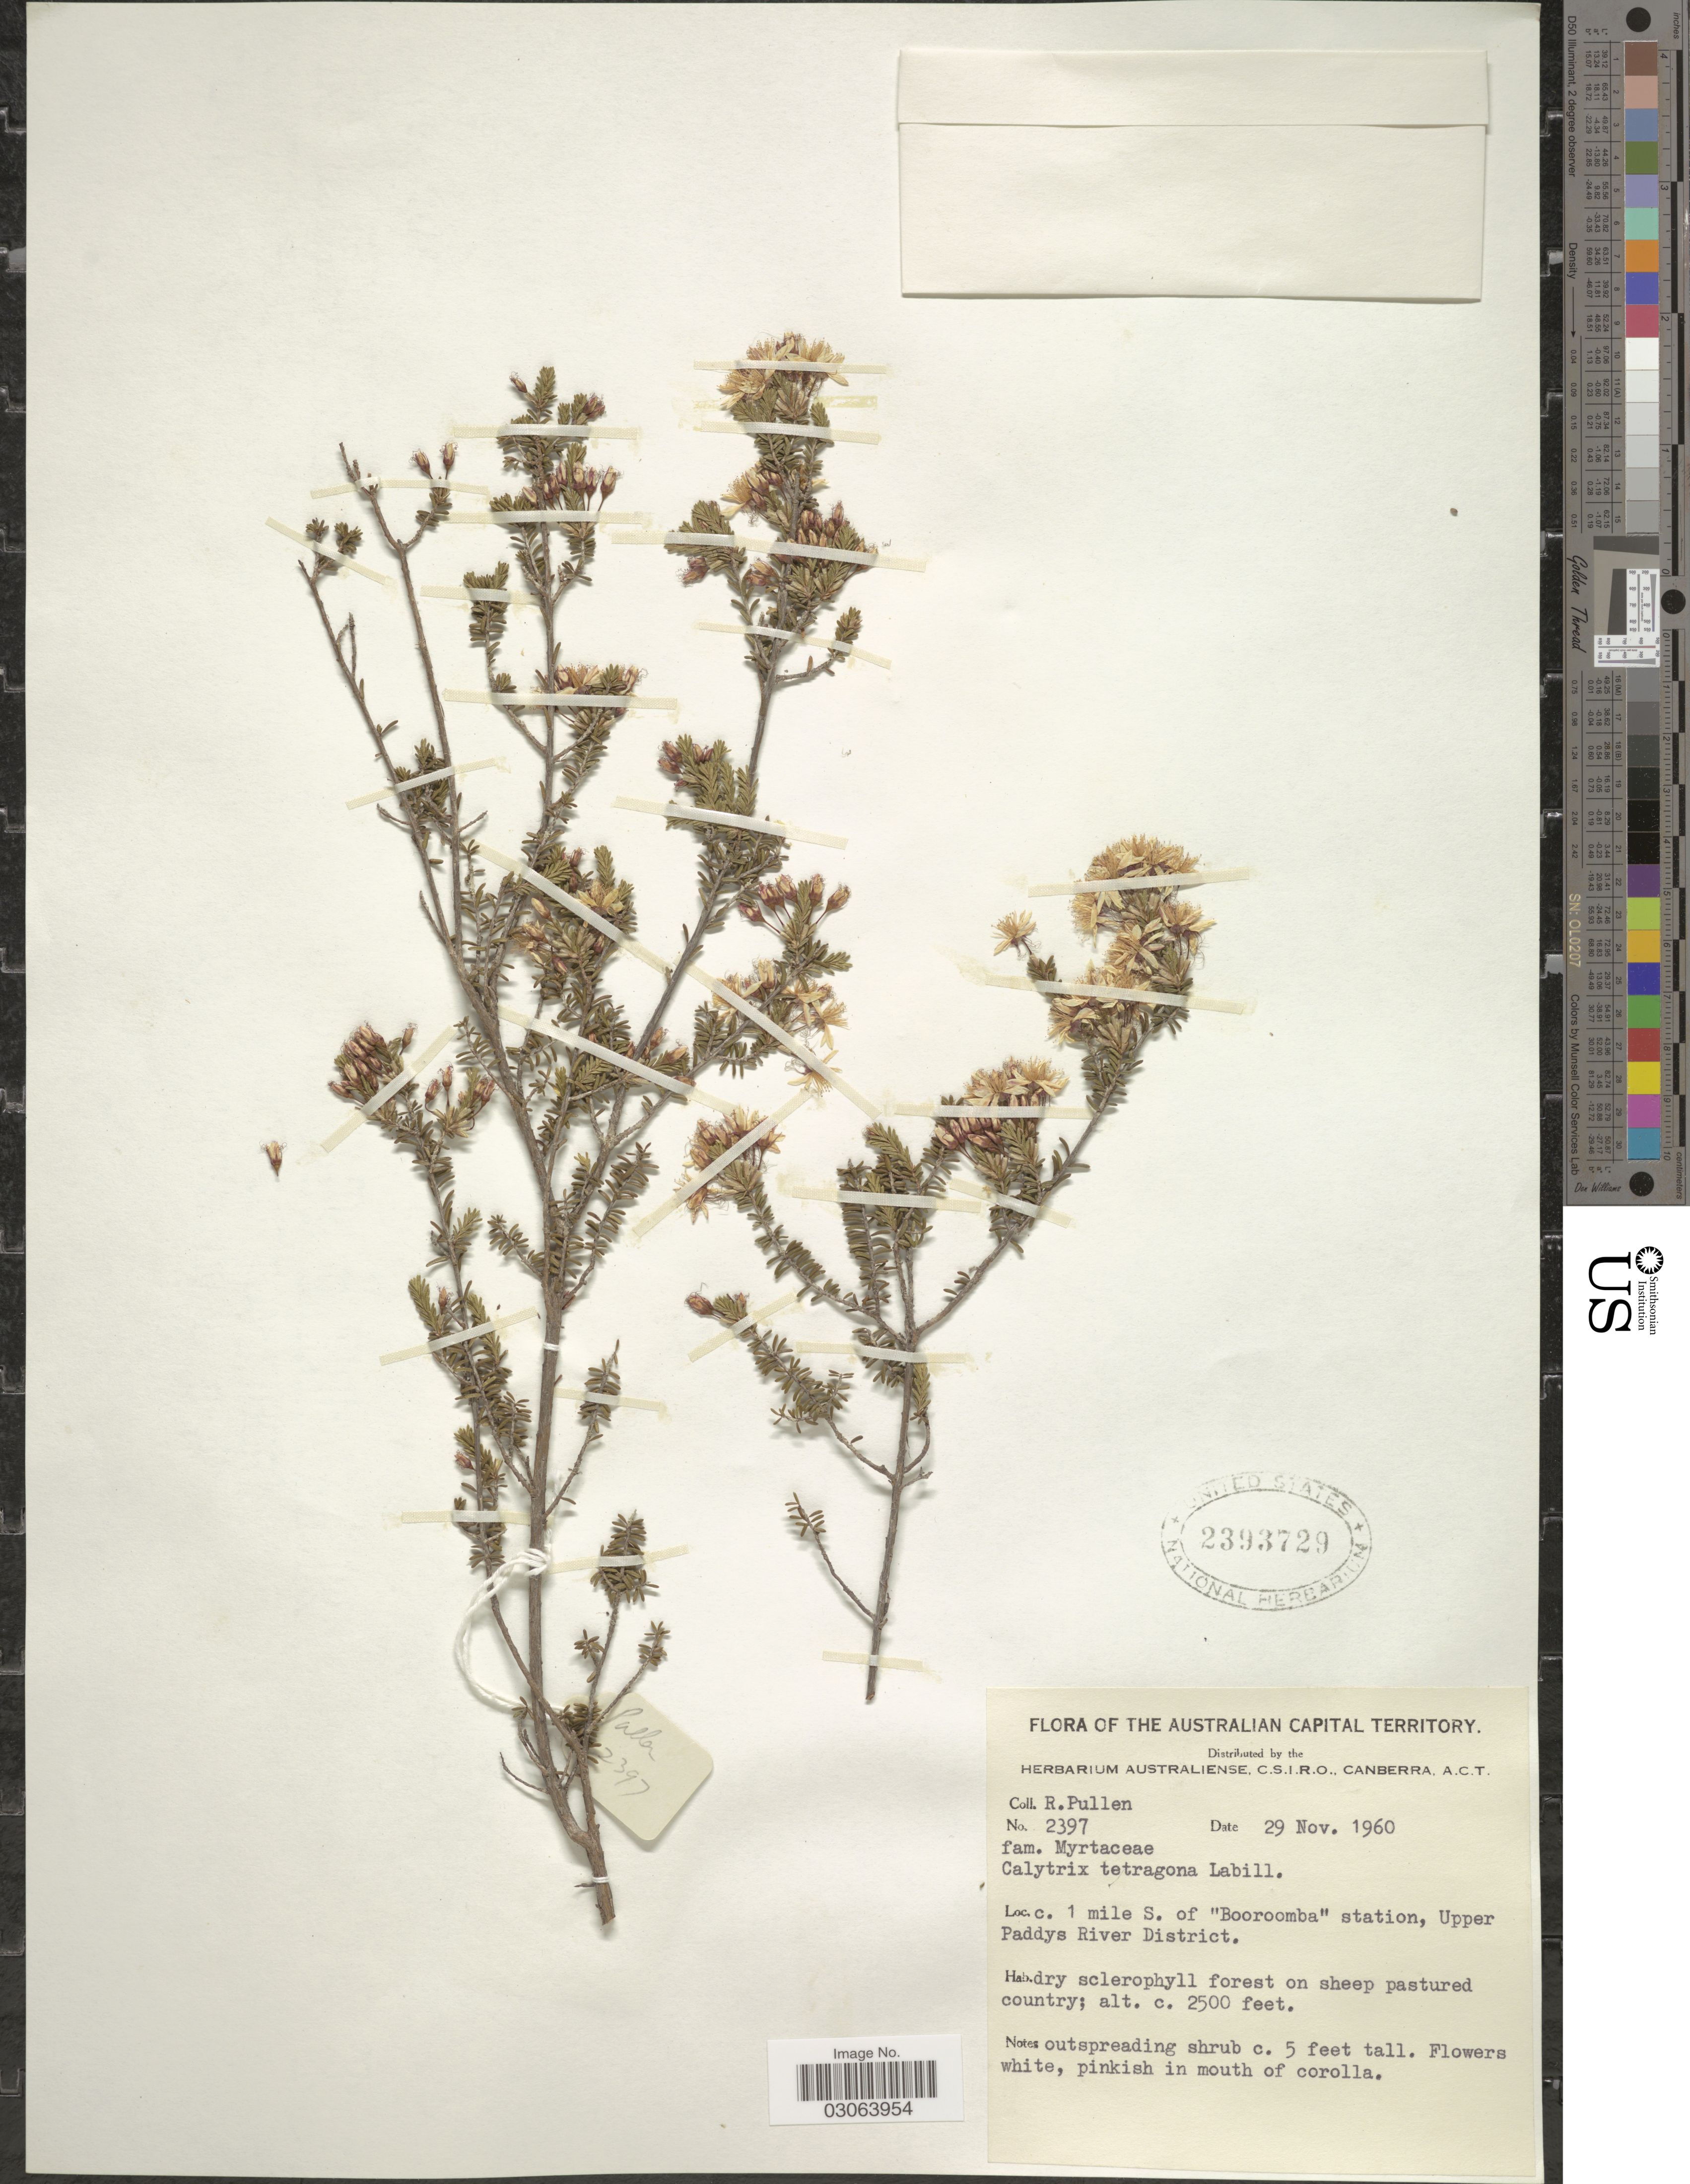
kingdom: Plantae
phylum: Tracheophyta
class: Magnoliopsida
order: Myrtales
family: Myrtaceae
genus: Calytrix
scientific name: Calytrix tetragona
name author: Labill.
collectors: R. Pullen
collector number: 2397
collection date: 1960-11-29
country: Australia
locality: The Australian Capital Territory, c. 1 mile S. of "Booroomba" station, Upper Paddys River District.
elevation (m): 762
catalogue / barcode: US 2393729